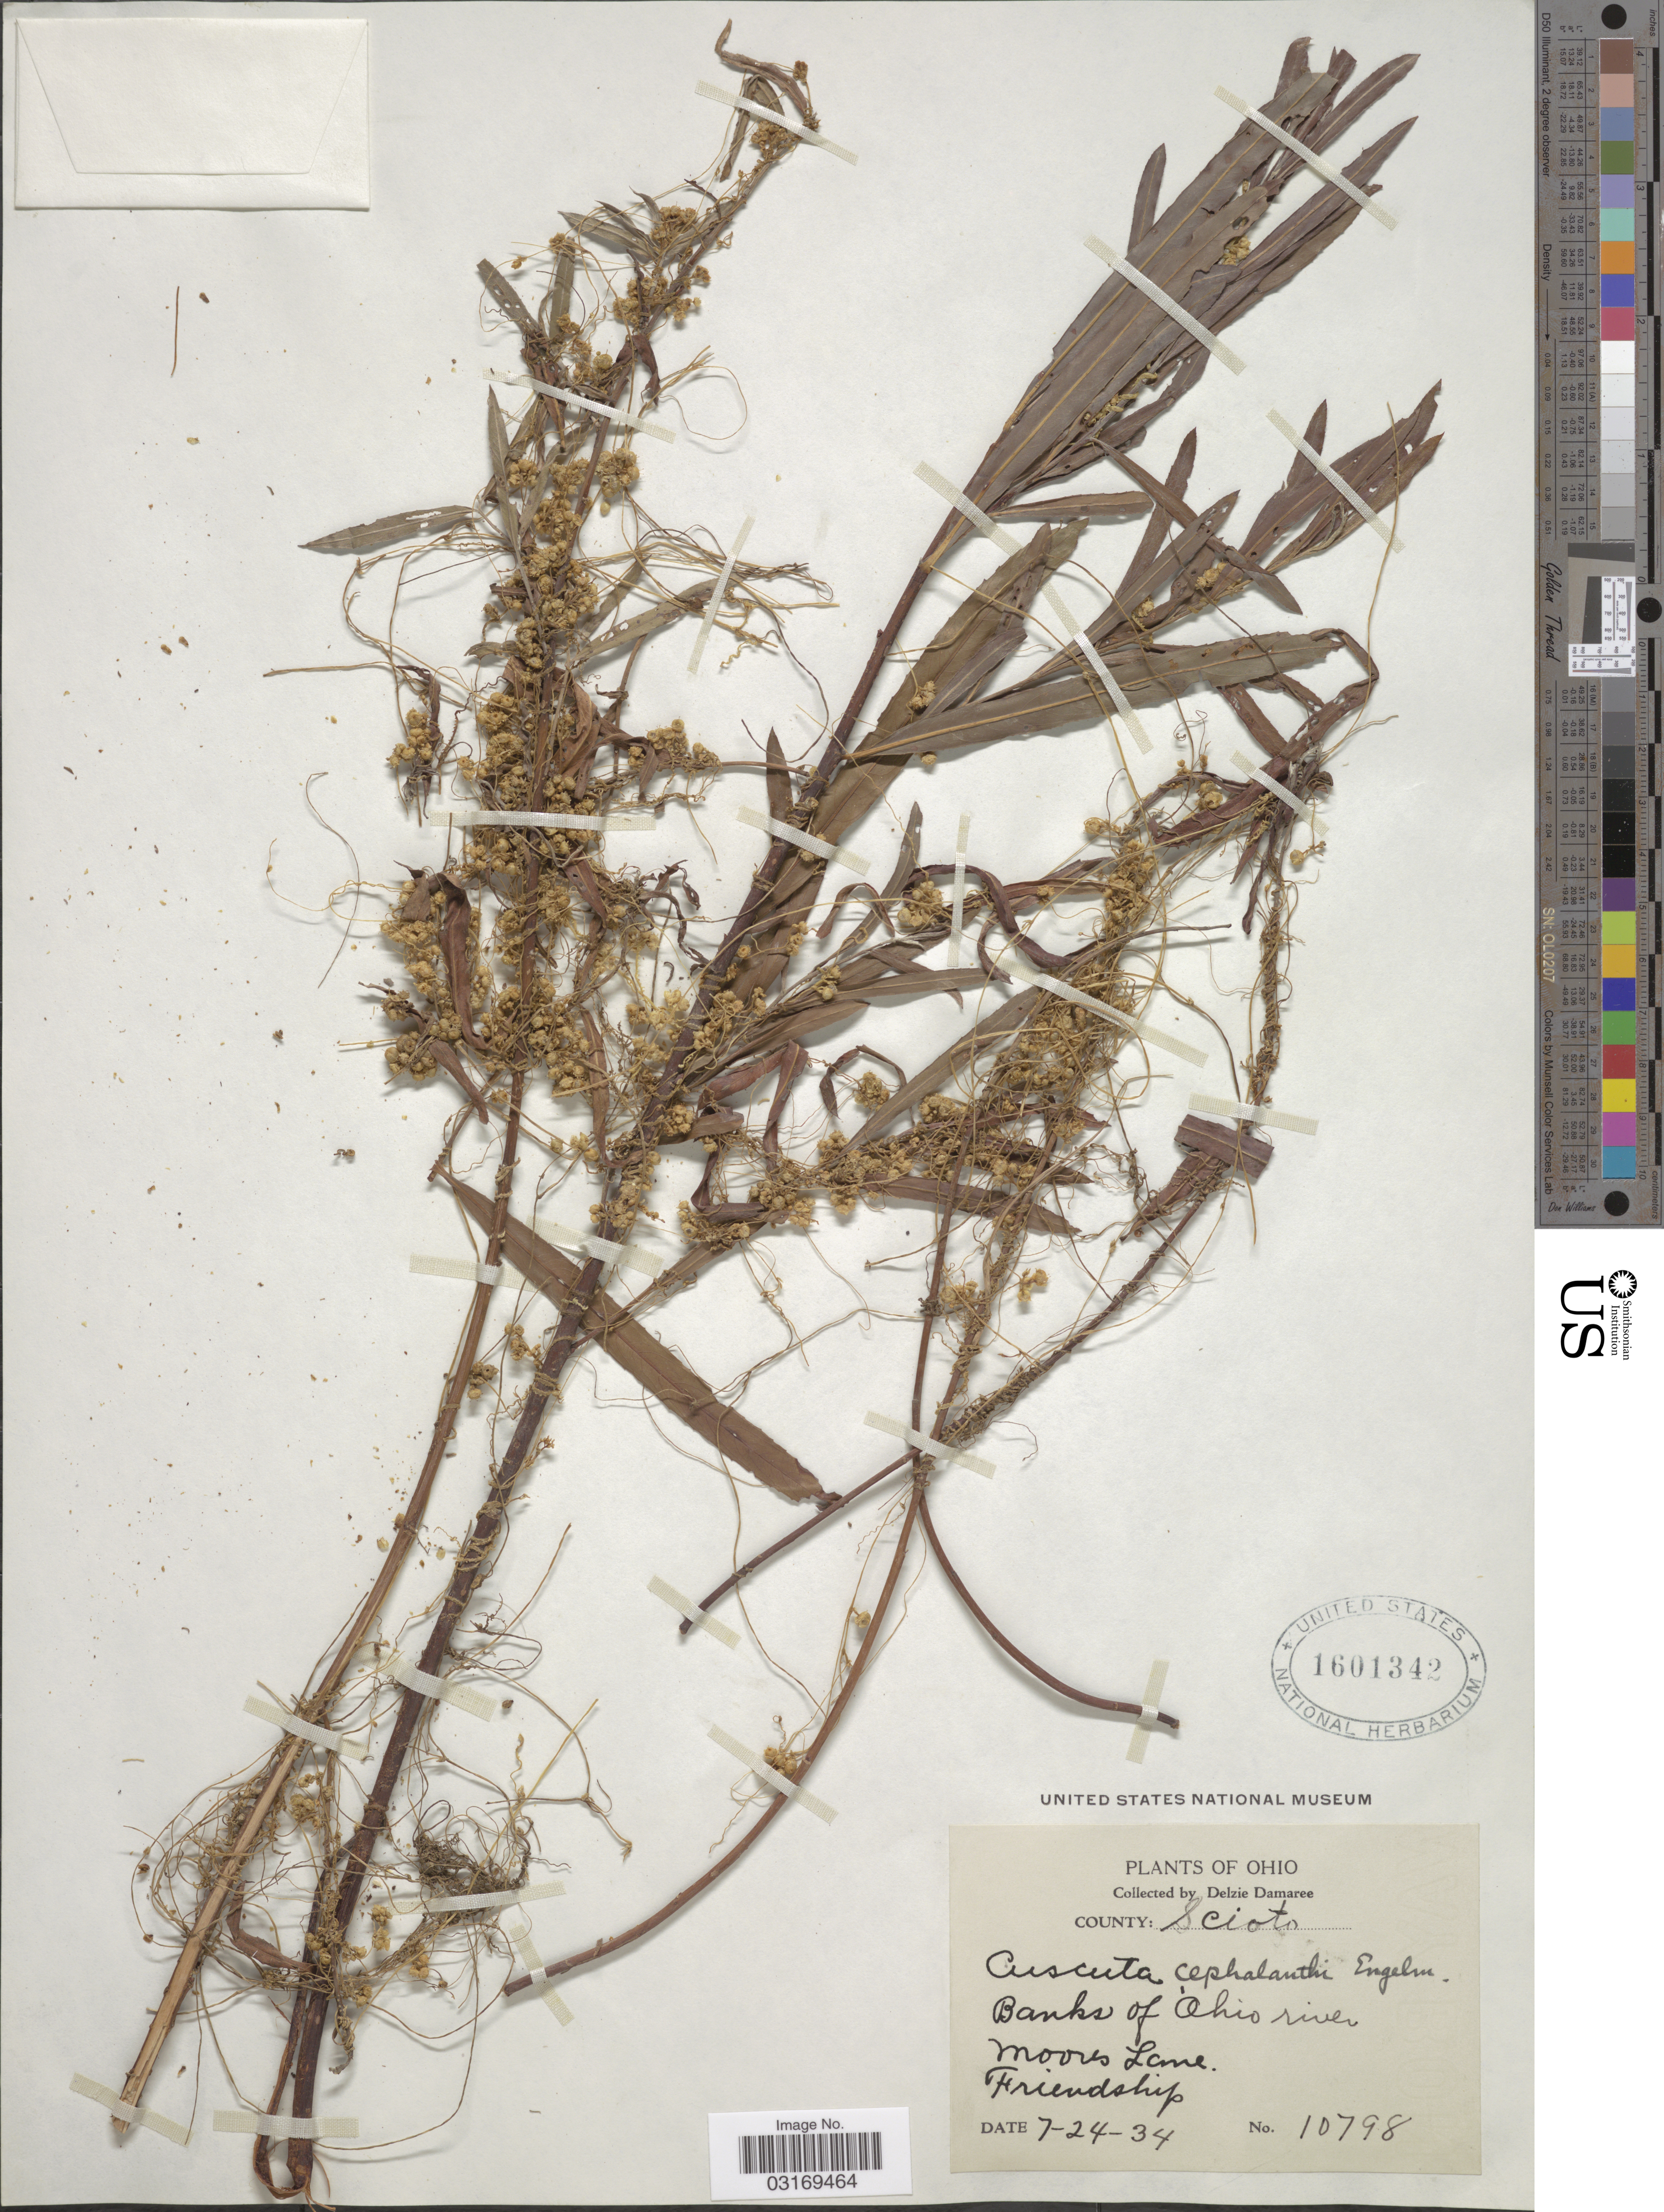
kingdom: Plantae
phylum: Tracheophyta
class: Magnoliopsida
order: Solanales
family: Convolvulaceae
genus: Cuscuta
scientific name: Cuscuta cephalanthi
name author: Engelm.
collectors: D. Damaree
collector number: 10798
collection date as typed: Transcribed d/m/y: 24/7/34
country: United States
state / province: Ohio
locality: County: Scioto. Banks of Ohio river Moores Lane. Friendship.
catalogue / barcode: US 1601342